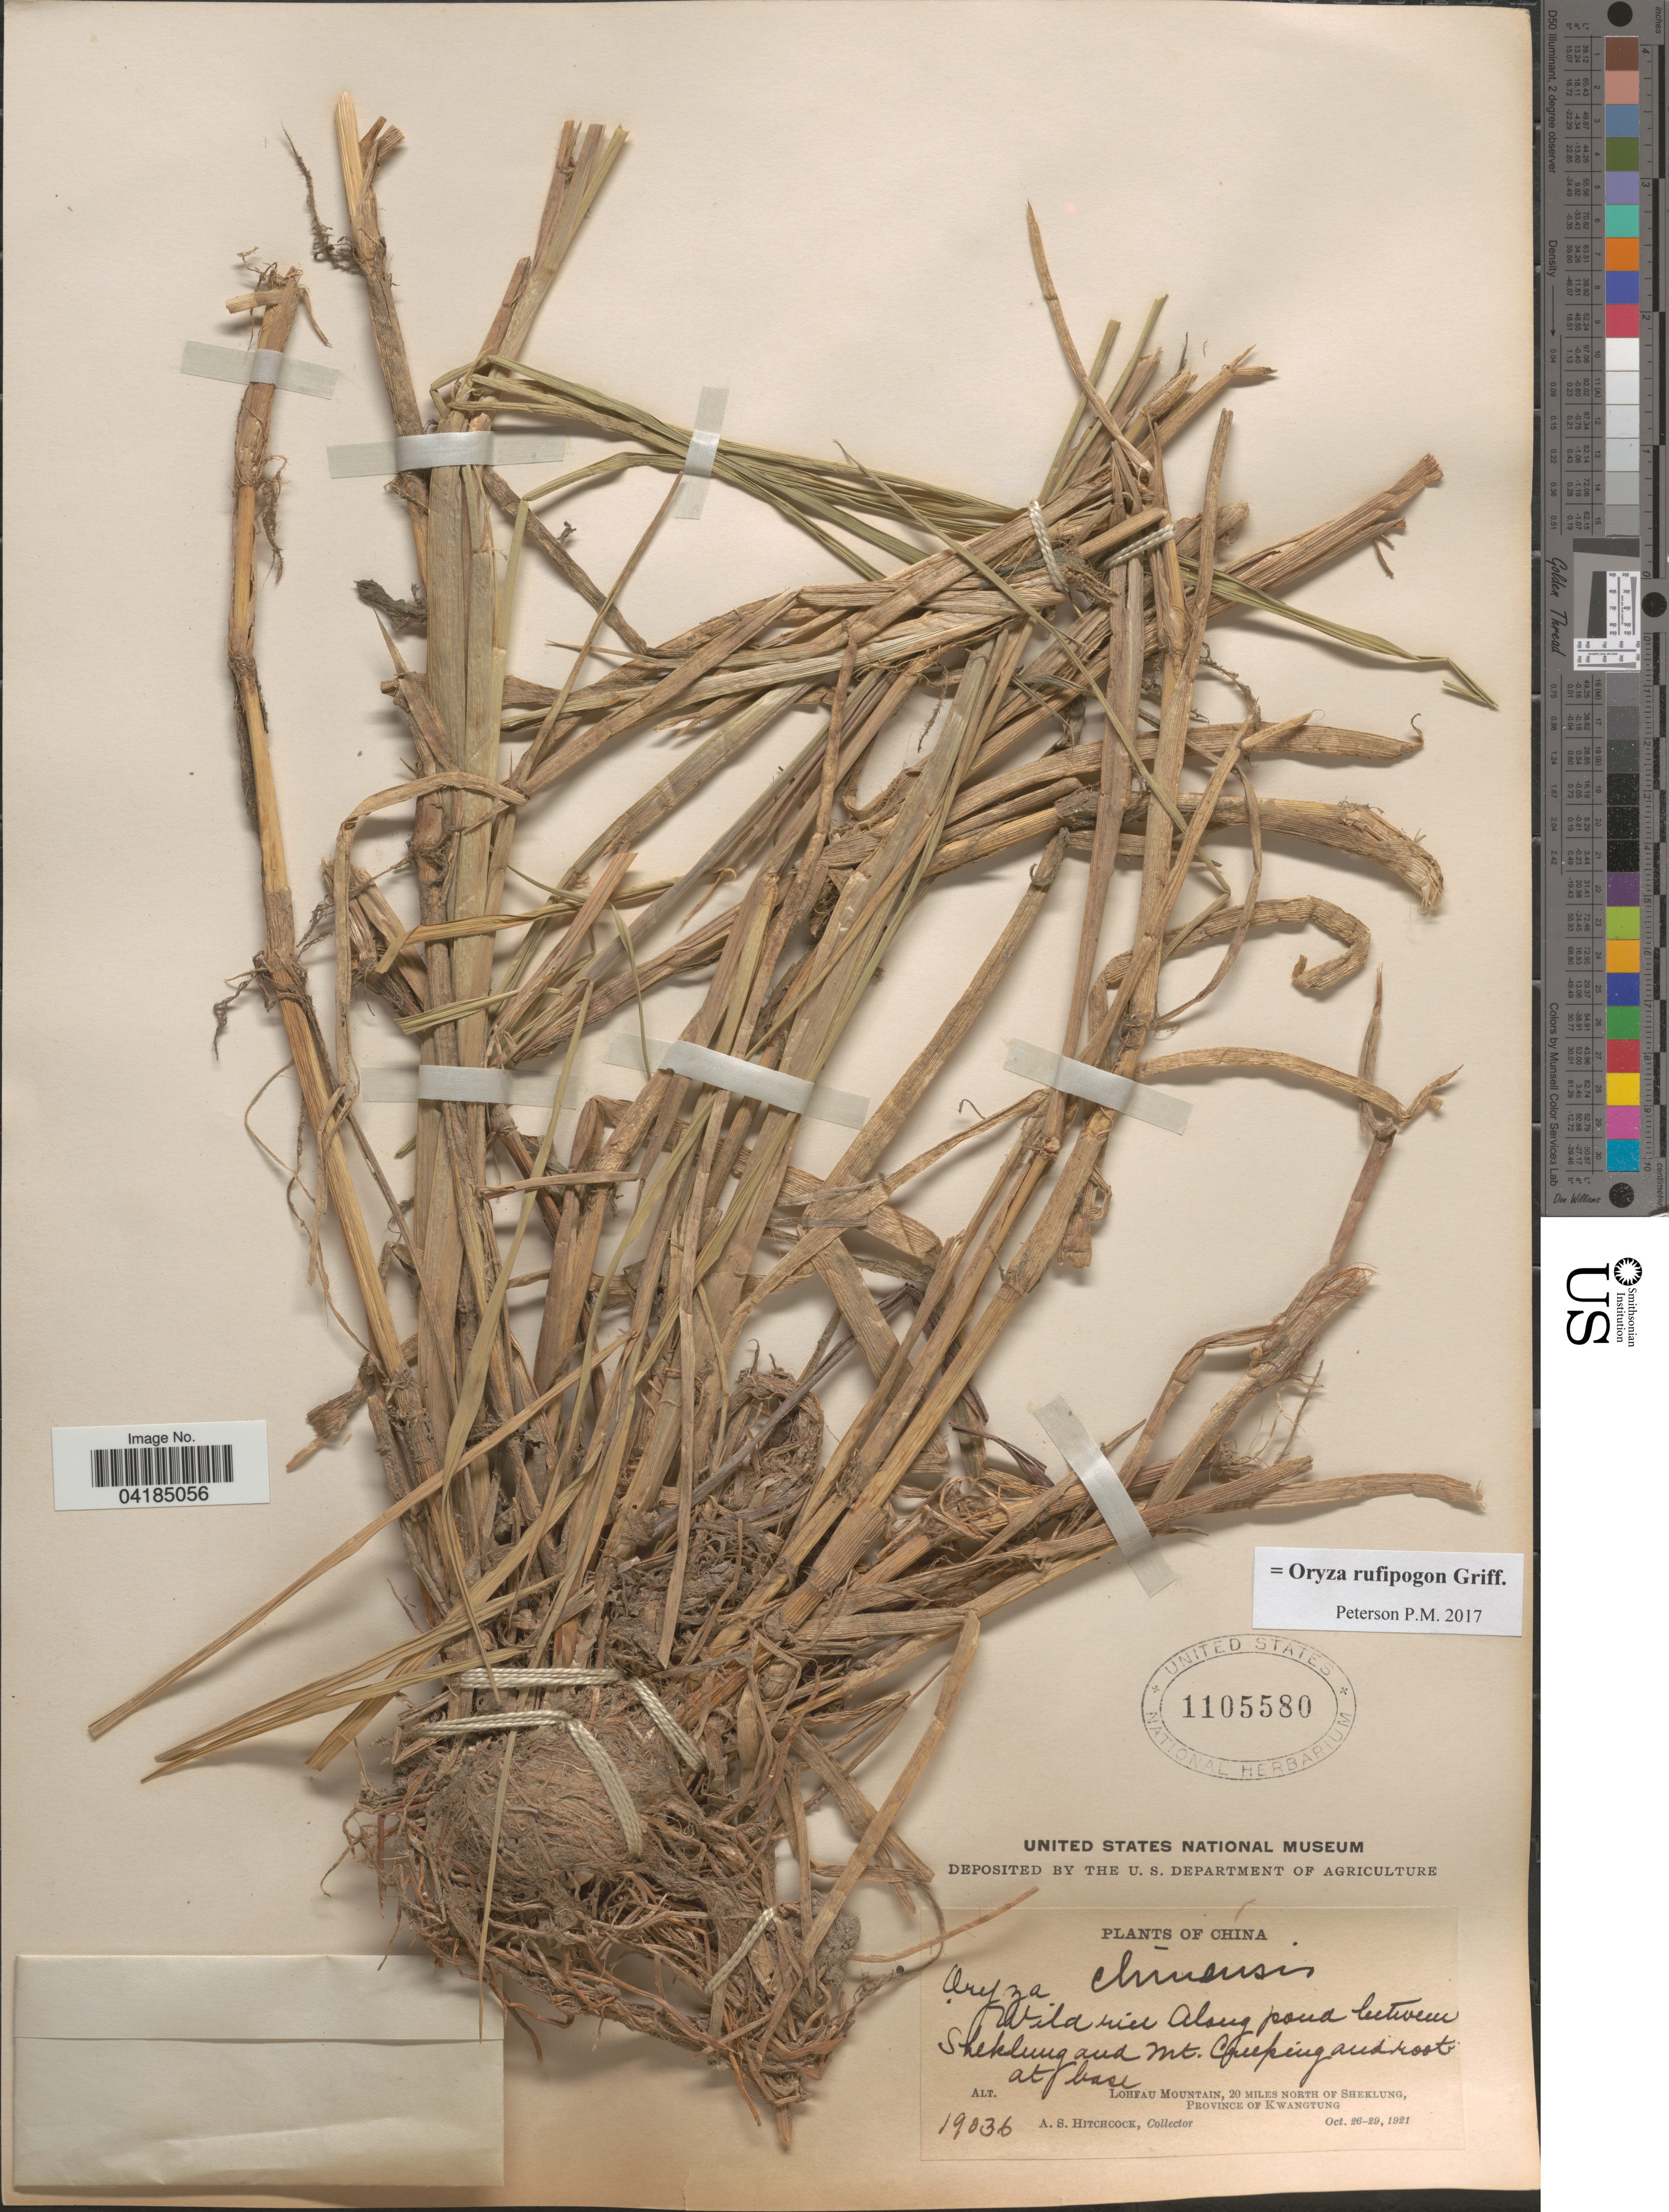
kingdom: Plantae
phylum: Tracheophyta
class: Liliopsida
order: Poales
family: Poaceae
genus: Oryza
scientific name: Oryza rufipogon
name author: Griffith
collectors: A. S. Hitchcock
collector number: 19036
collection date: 1921-10-26/1921-10-29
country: China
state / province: Guangdong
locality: Lohfau Mountain, 20 miles north of Sheklung, Province of Kwangtung. Wild rice Along pond between Sheklung and Mt. Creeping and root at base.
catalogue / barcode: US 1105580